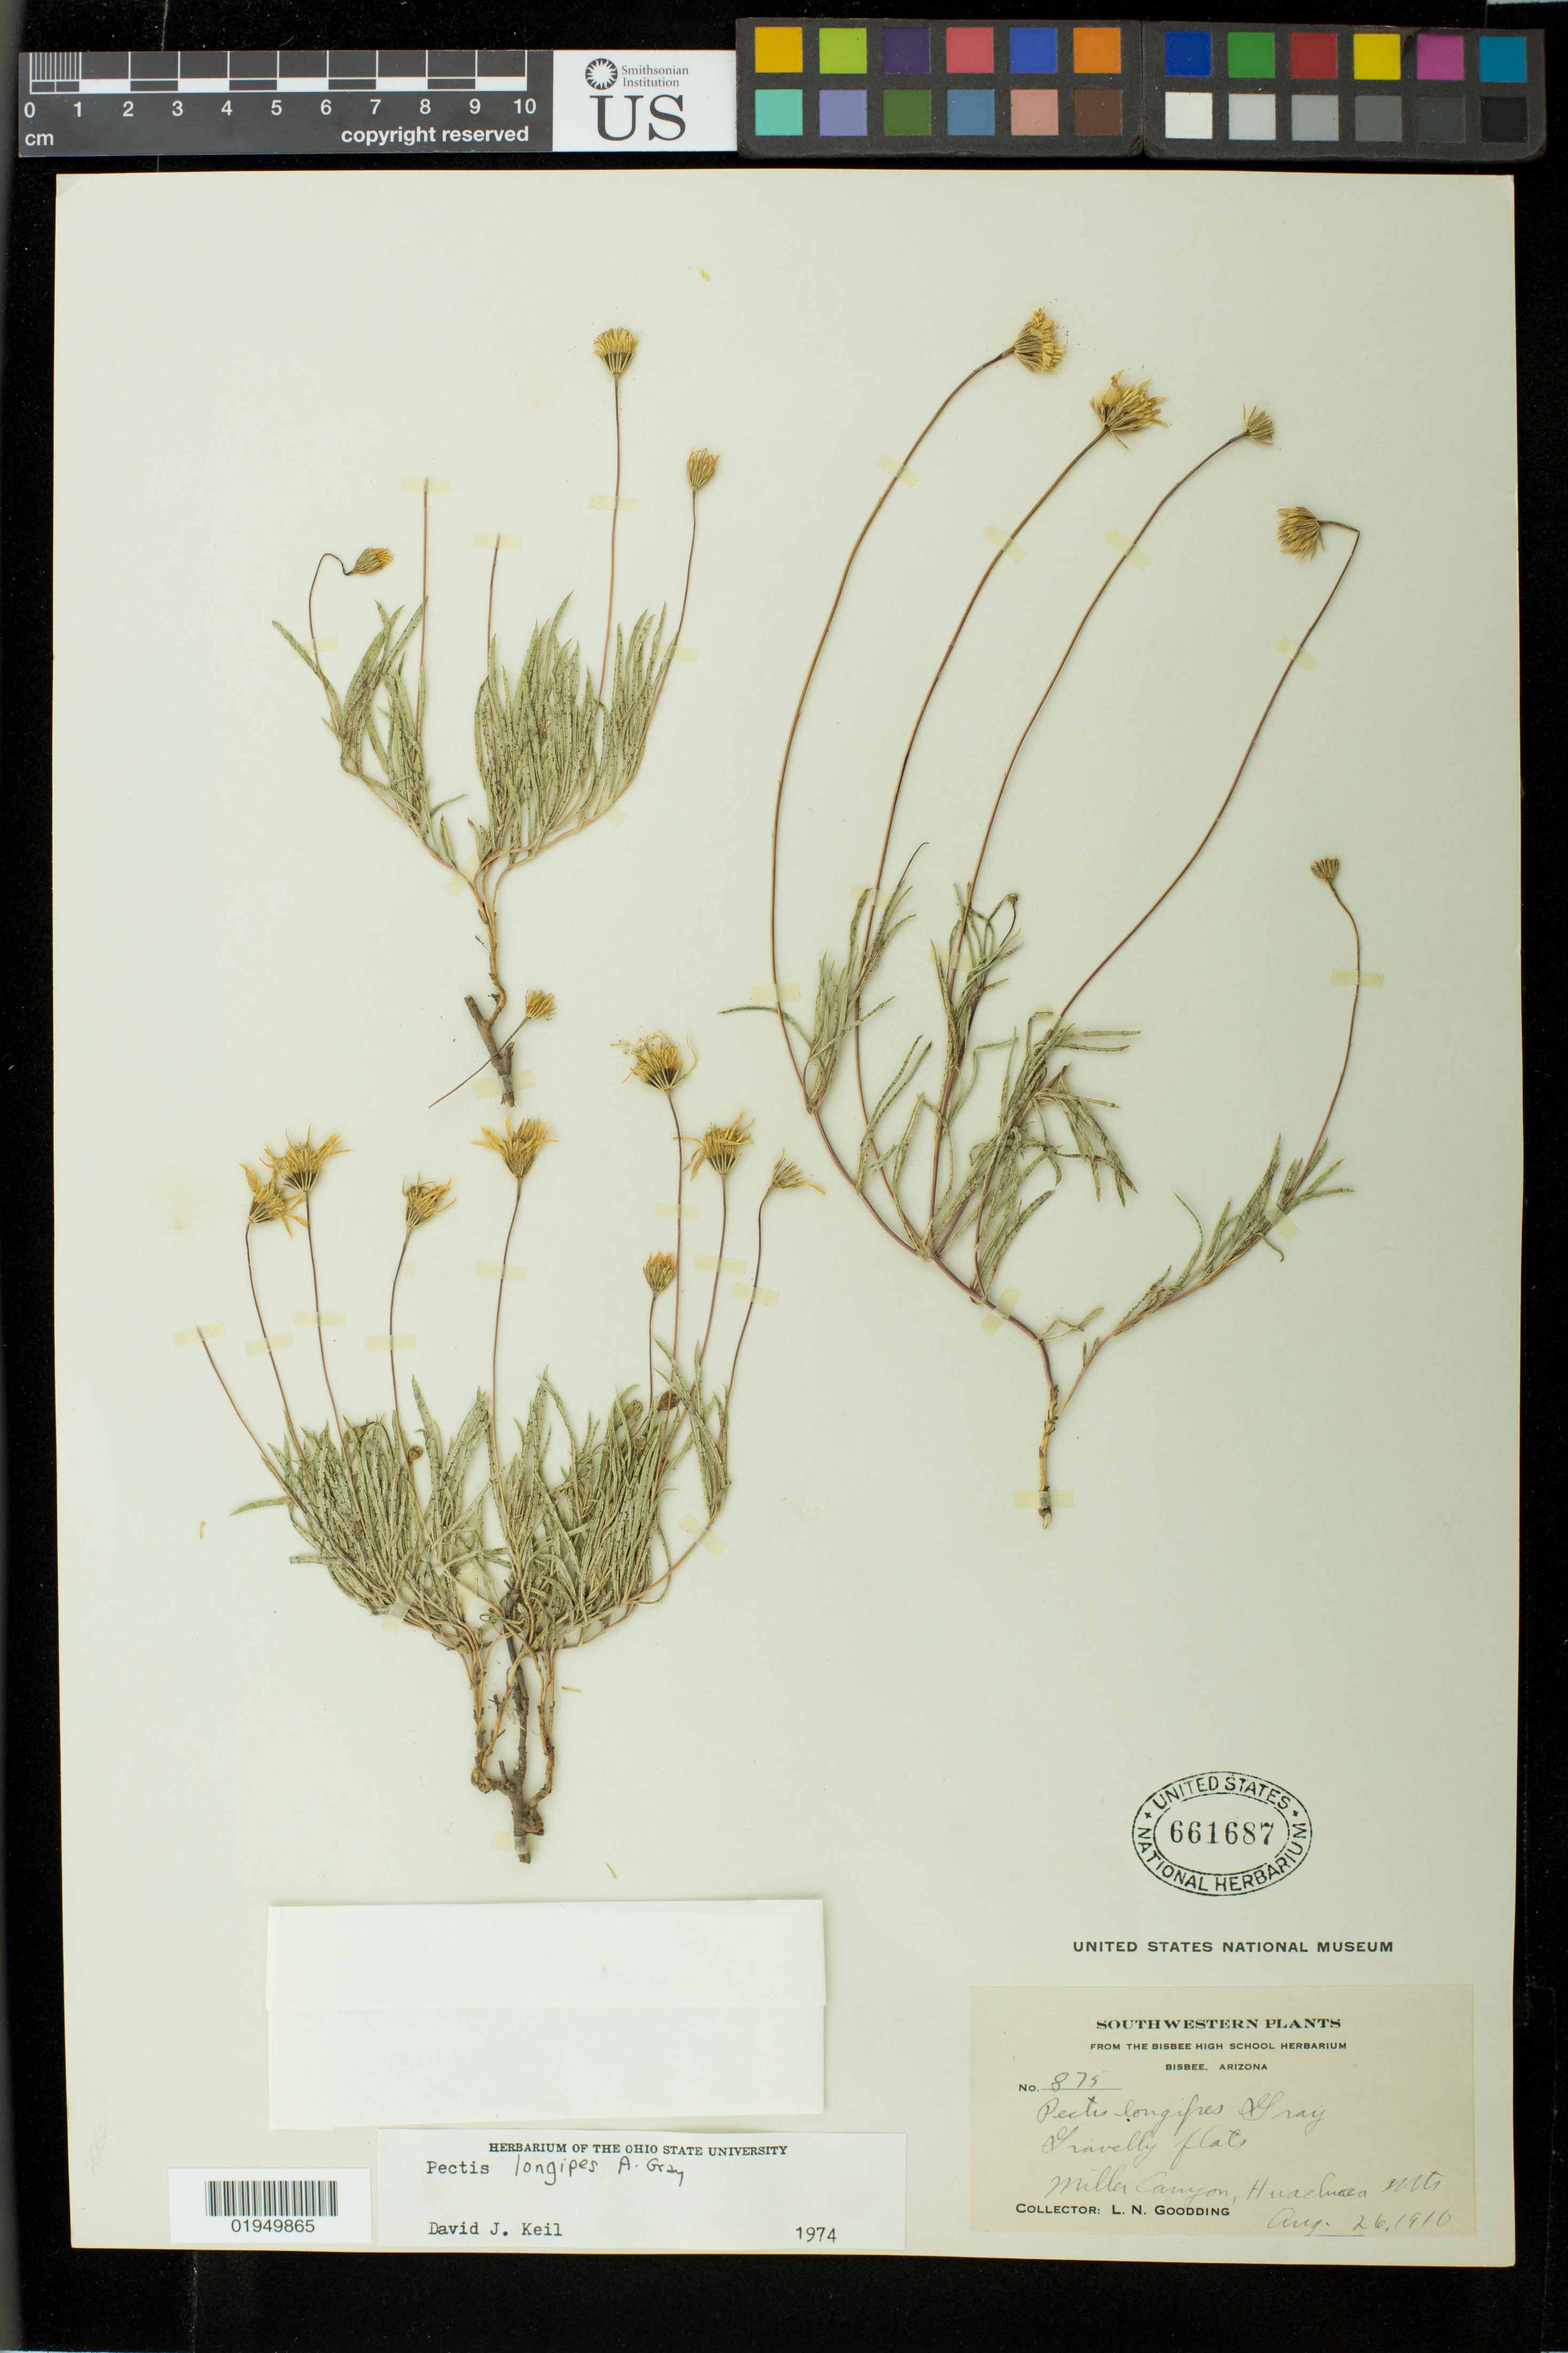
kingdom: Plantae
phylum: Tracheophyta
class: Magnoliopsida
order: Asterales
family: Asteraceae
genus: Pectis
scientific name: Pectis longipes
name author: A. Gray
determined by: Keil, D. J.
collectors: L. N. Goodding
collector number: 875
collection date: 1910-08-26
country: United States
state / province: Arizona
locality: Miller Canyon, Huachuca Mts.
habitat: Gravelly flats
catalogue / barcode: US 661687